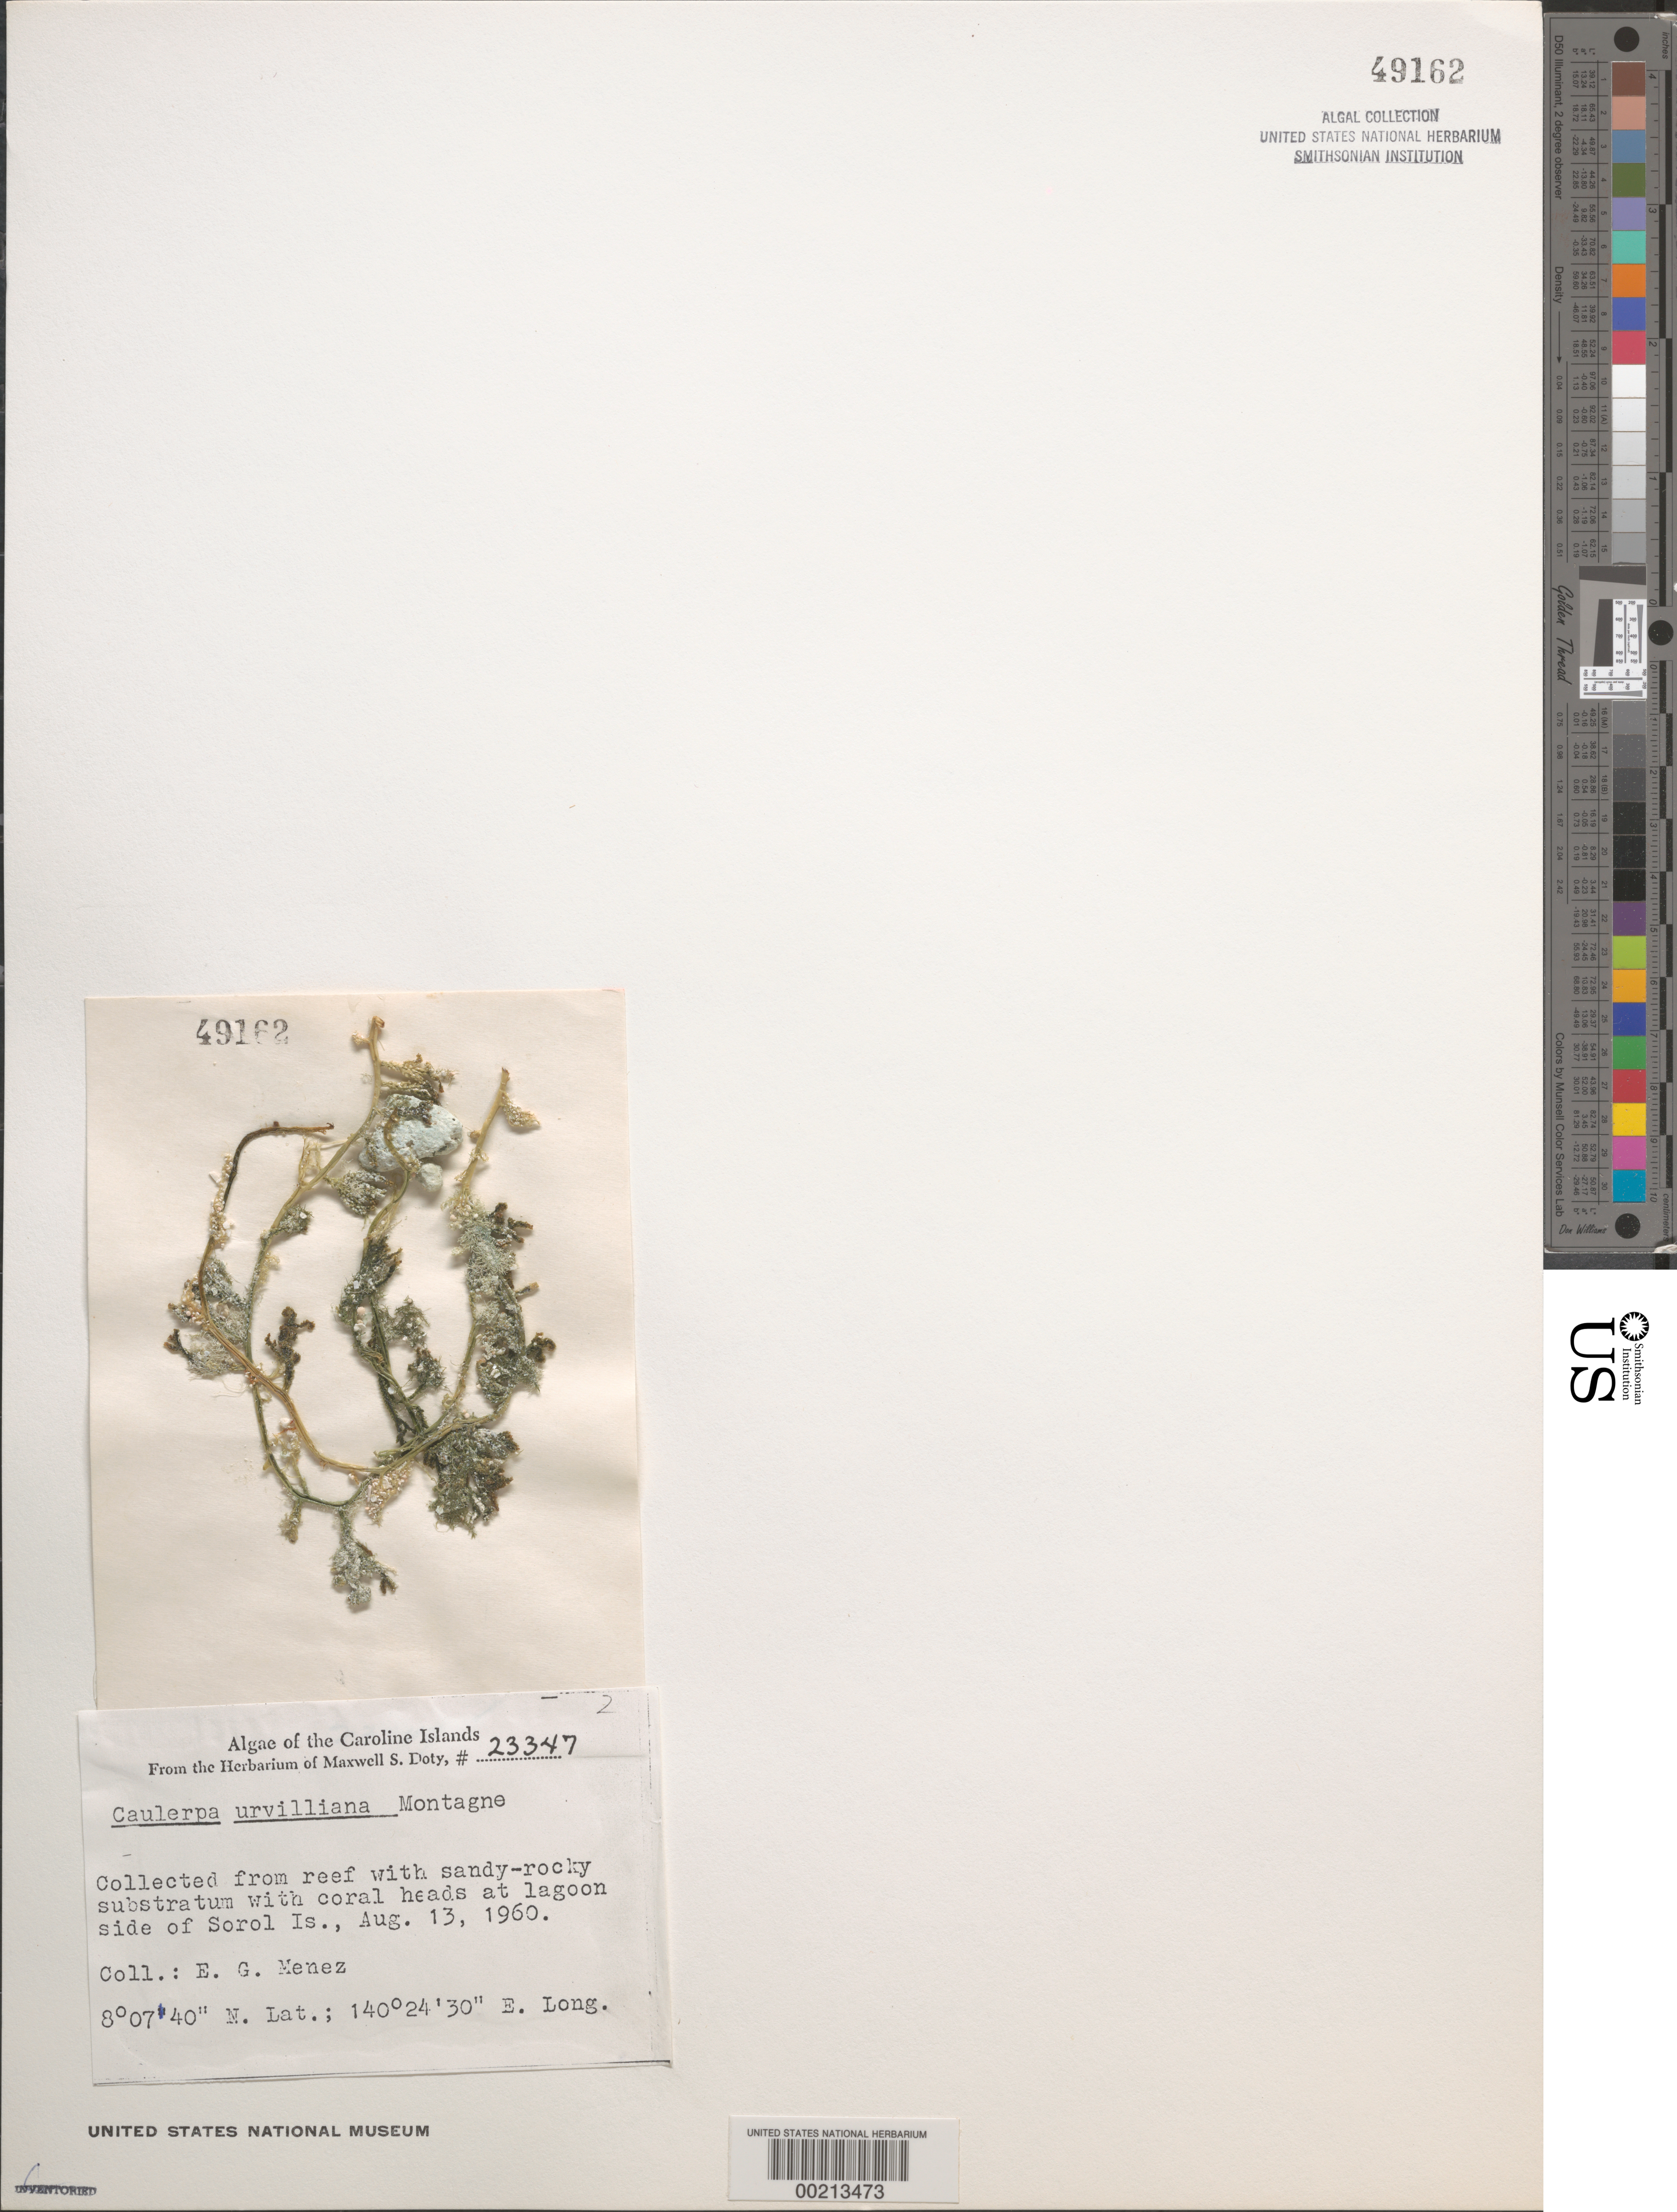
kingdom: Plantae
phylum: Chlorophyta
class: Ulvophyceae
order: Bryopsidales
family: Caulerpaceae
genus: Caulerpa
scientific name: Caulerpa urvilleana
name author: Mont.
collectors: Meñez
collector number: MSD 23347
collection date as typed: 13 Aug 1960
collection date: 1960-08-13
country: Micronesia, Federated States of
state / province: Yap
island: Sorol Atoll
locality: Sorel Islet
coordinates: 8 07' 40" N, 140 24' 30" E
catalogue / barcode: US 49162